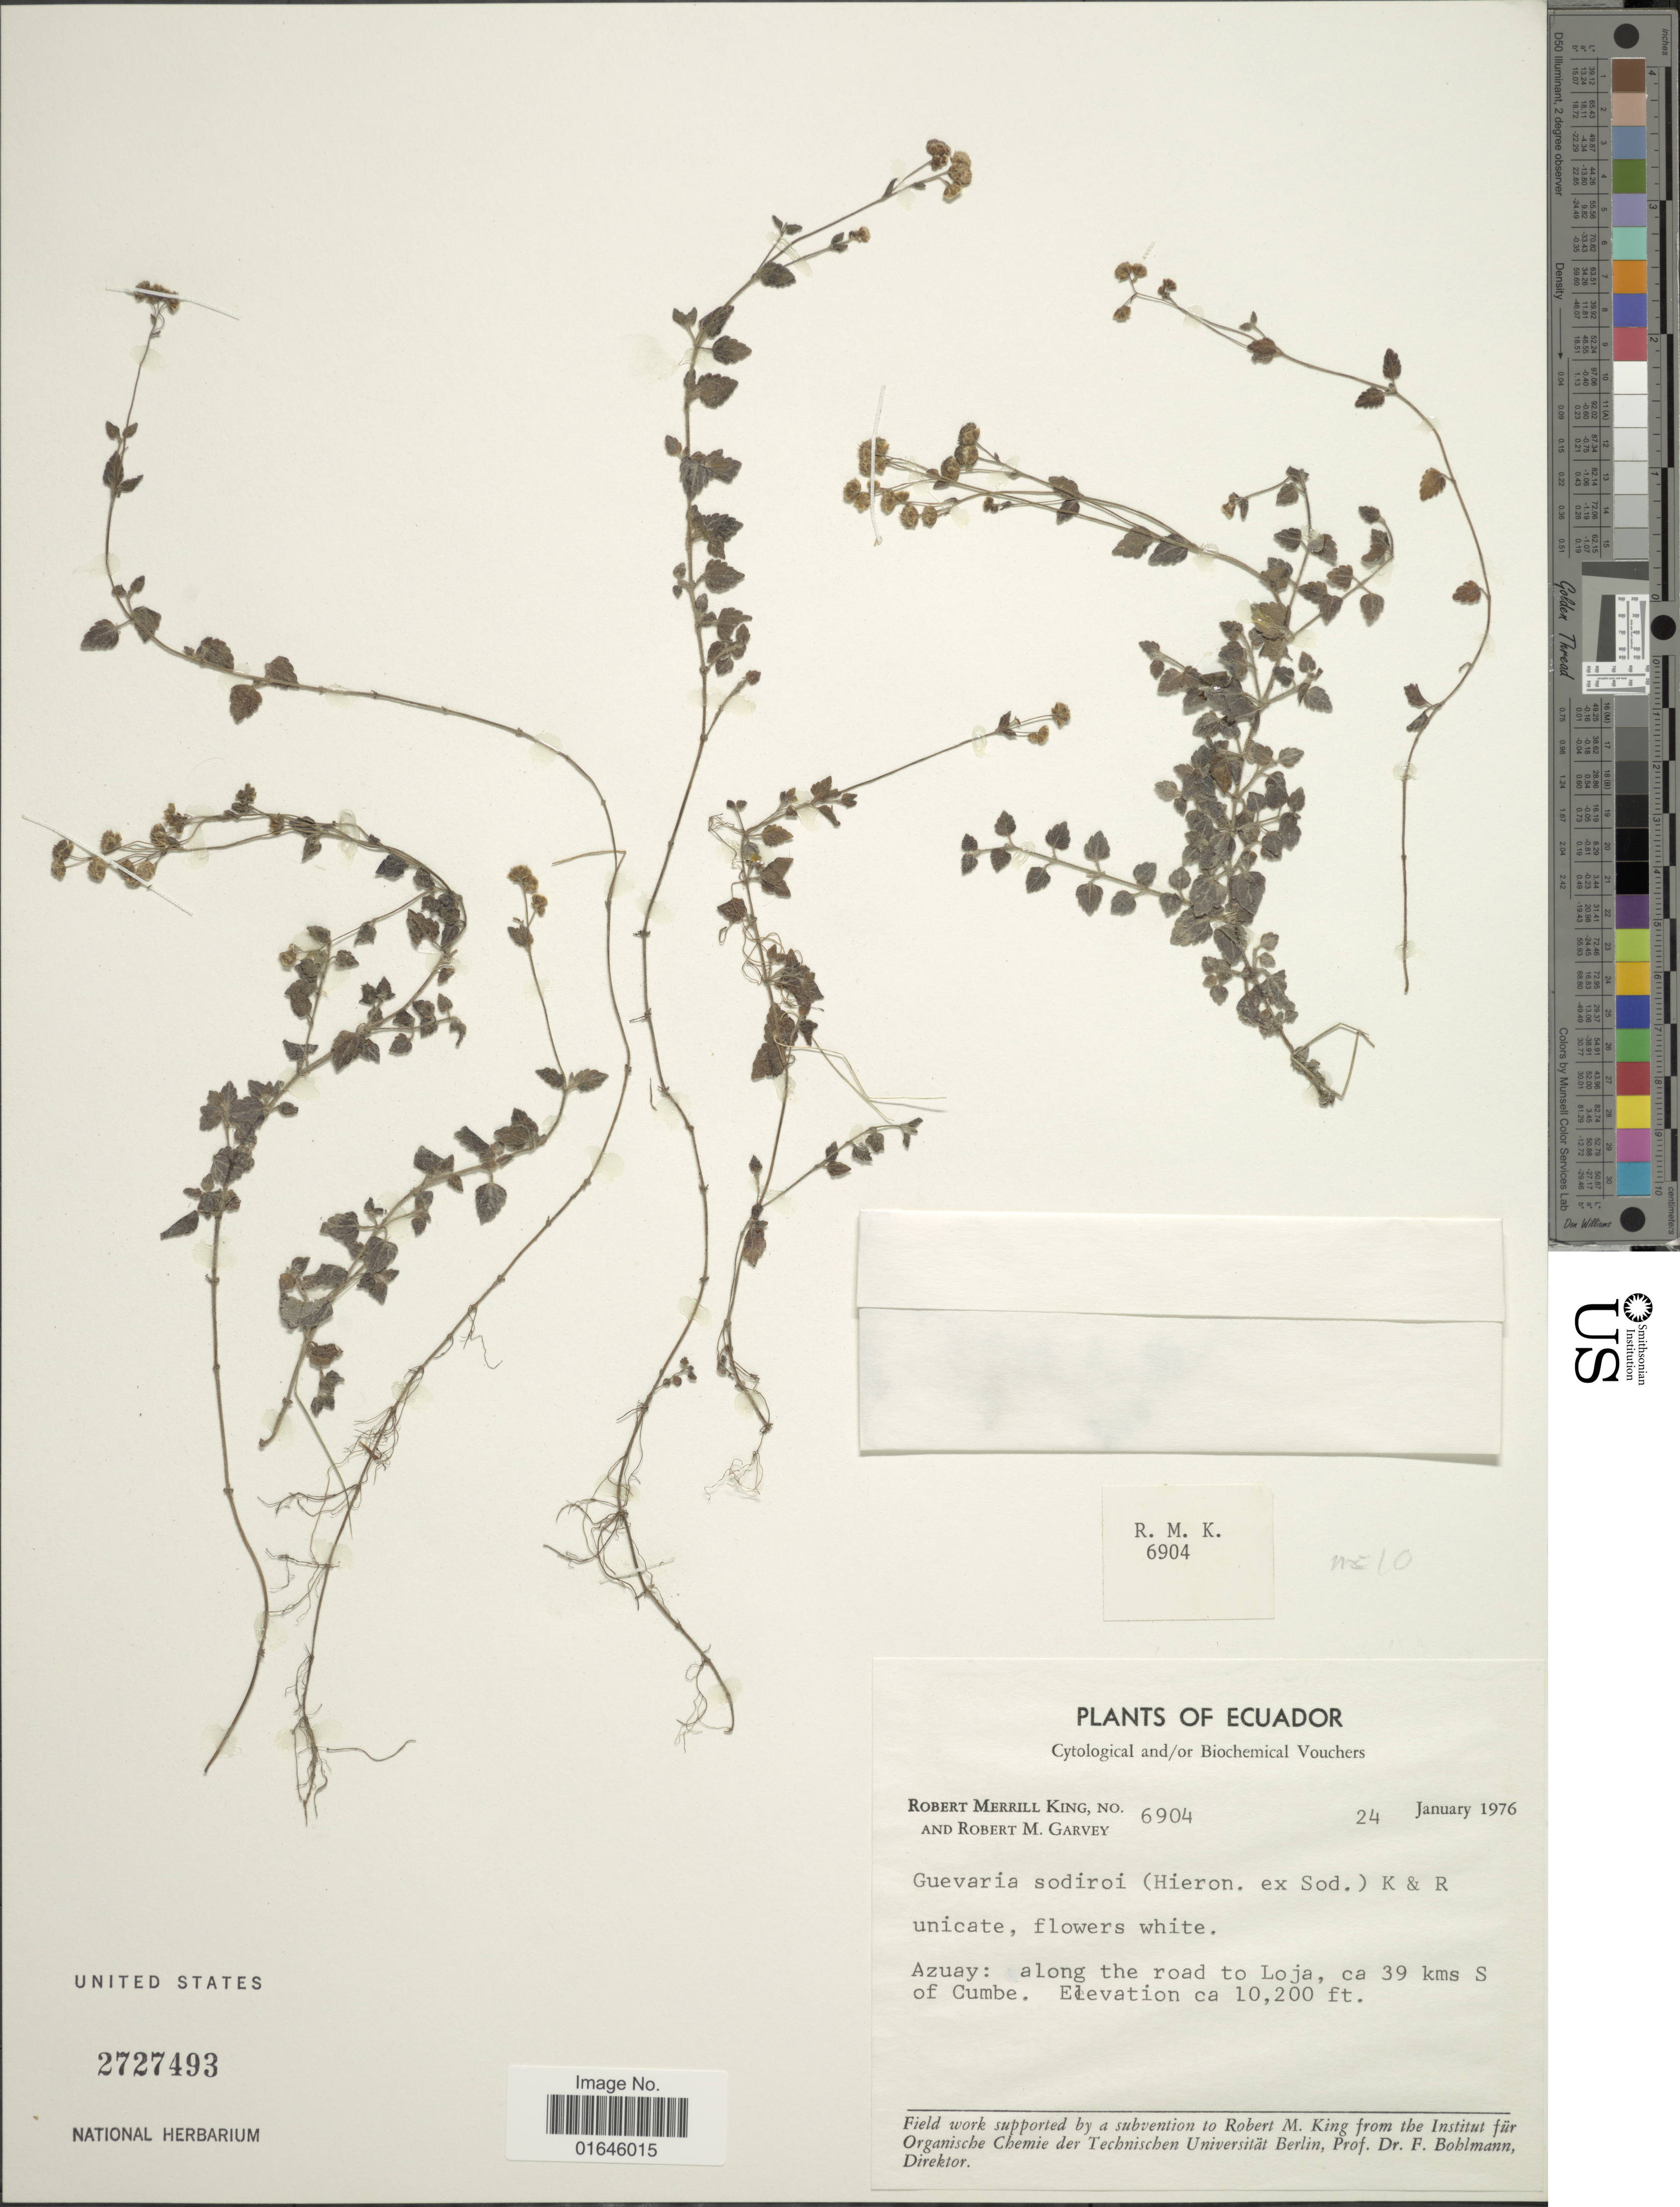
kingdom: Plantae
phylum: Tracheophyta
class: Magnoliopsida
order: Asterales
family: Asteraceae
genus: Guevaria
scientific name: Guevaria sodiroi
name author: (Hieron. in Sodiro) R.M. King & H. Rob.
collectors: R. M. King & R. Garvey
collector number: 6904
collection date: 1976-01-24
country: Ecuador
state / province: Azuay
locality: Along the road to Loja,ca. 39 kms S of Cumbe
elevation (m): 3109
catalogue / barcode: US 2727493